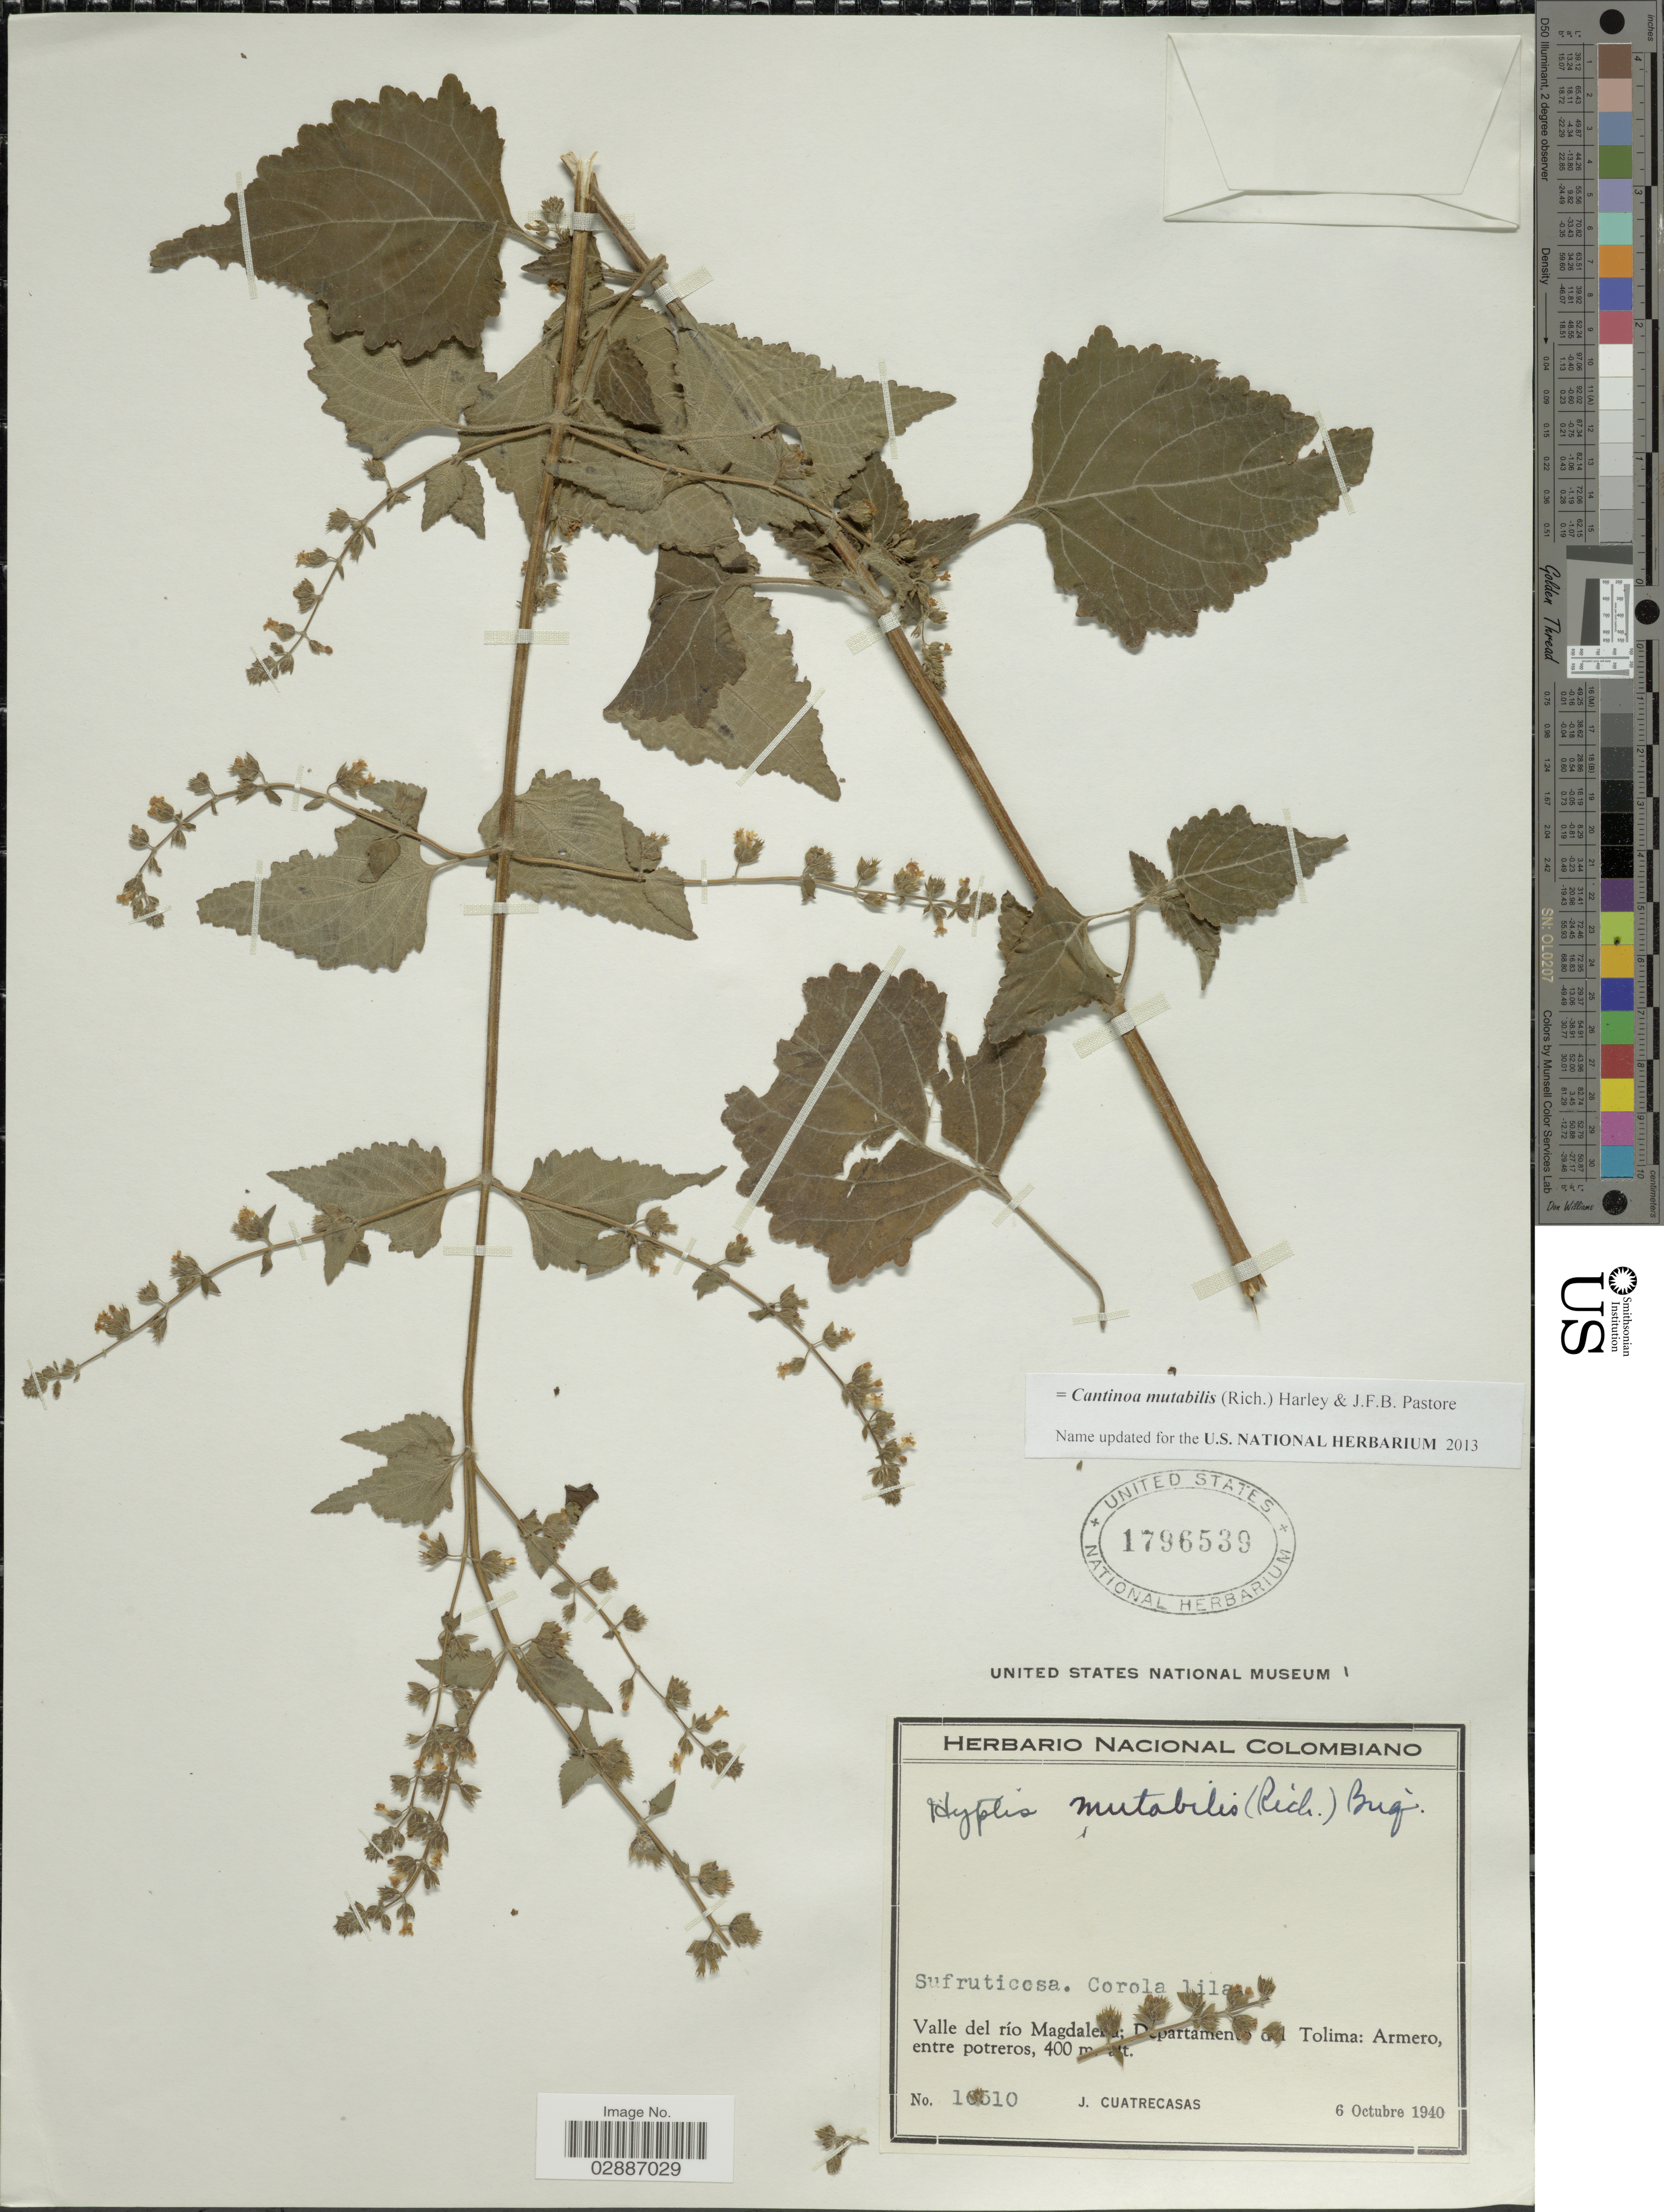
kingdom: Plantae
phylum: Tracheophyta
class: Magnoliopsida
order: Lamiales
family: Lamiaceae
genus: Cantinoa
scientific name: Cantinoa mutabilis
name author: (Epling) Harley & J.F.B. Pastore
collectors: J. Cuatrecasas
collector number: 10510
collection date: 1940-10-06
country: Colombia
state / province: Tolima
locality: Valle del río Magdalena; Tolima: Armero, entre potreros.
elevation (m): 400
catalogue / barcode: US 1796539